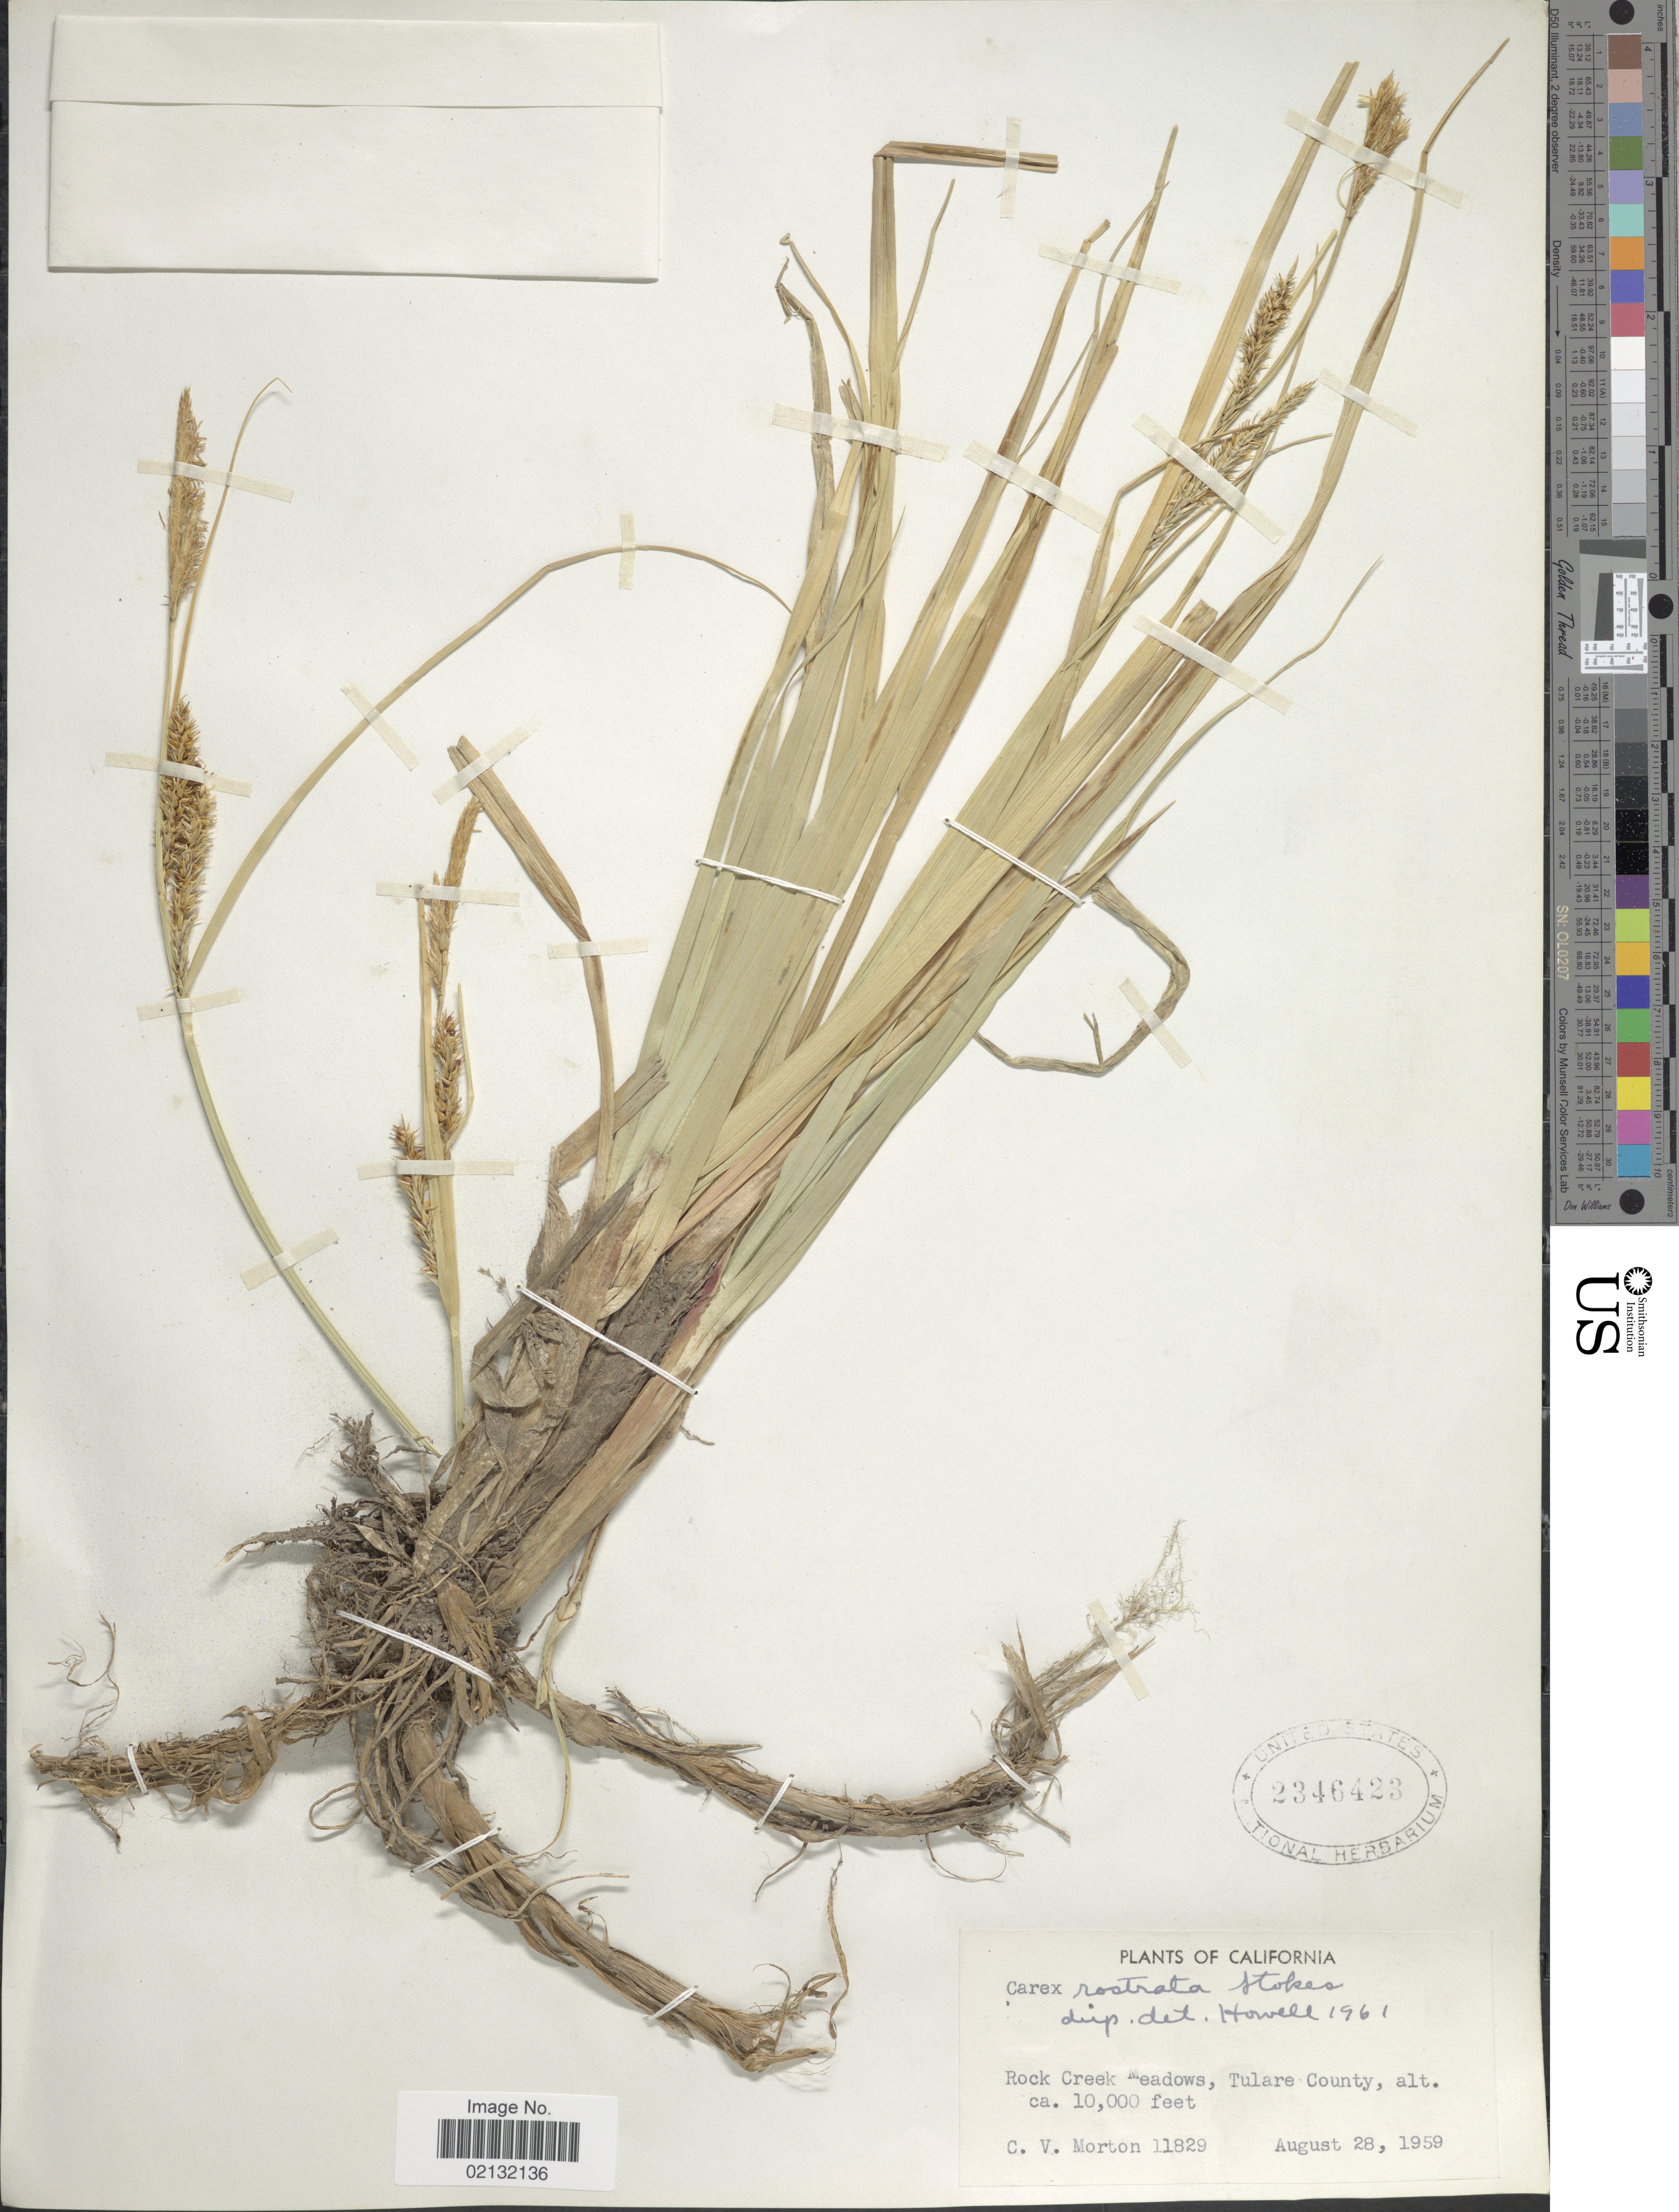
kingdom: Plantae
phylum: Tracheophyta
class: Liliopsida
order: Poales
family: Cyperaceae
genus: Carex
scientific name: Carex rostrata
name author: Stokes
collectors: C. V. Morton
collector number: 11829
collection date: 1959-08-28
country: United States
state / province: California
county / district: Tulare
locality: California, Rock Creek Meadows, Tulare County.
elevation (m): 3048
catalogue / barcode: US 2346423